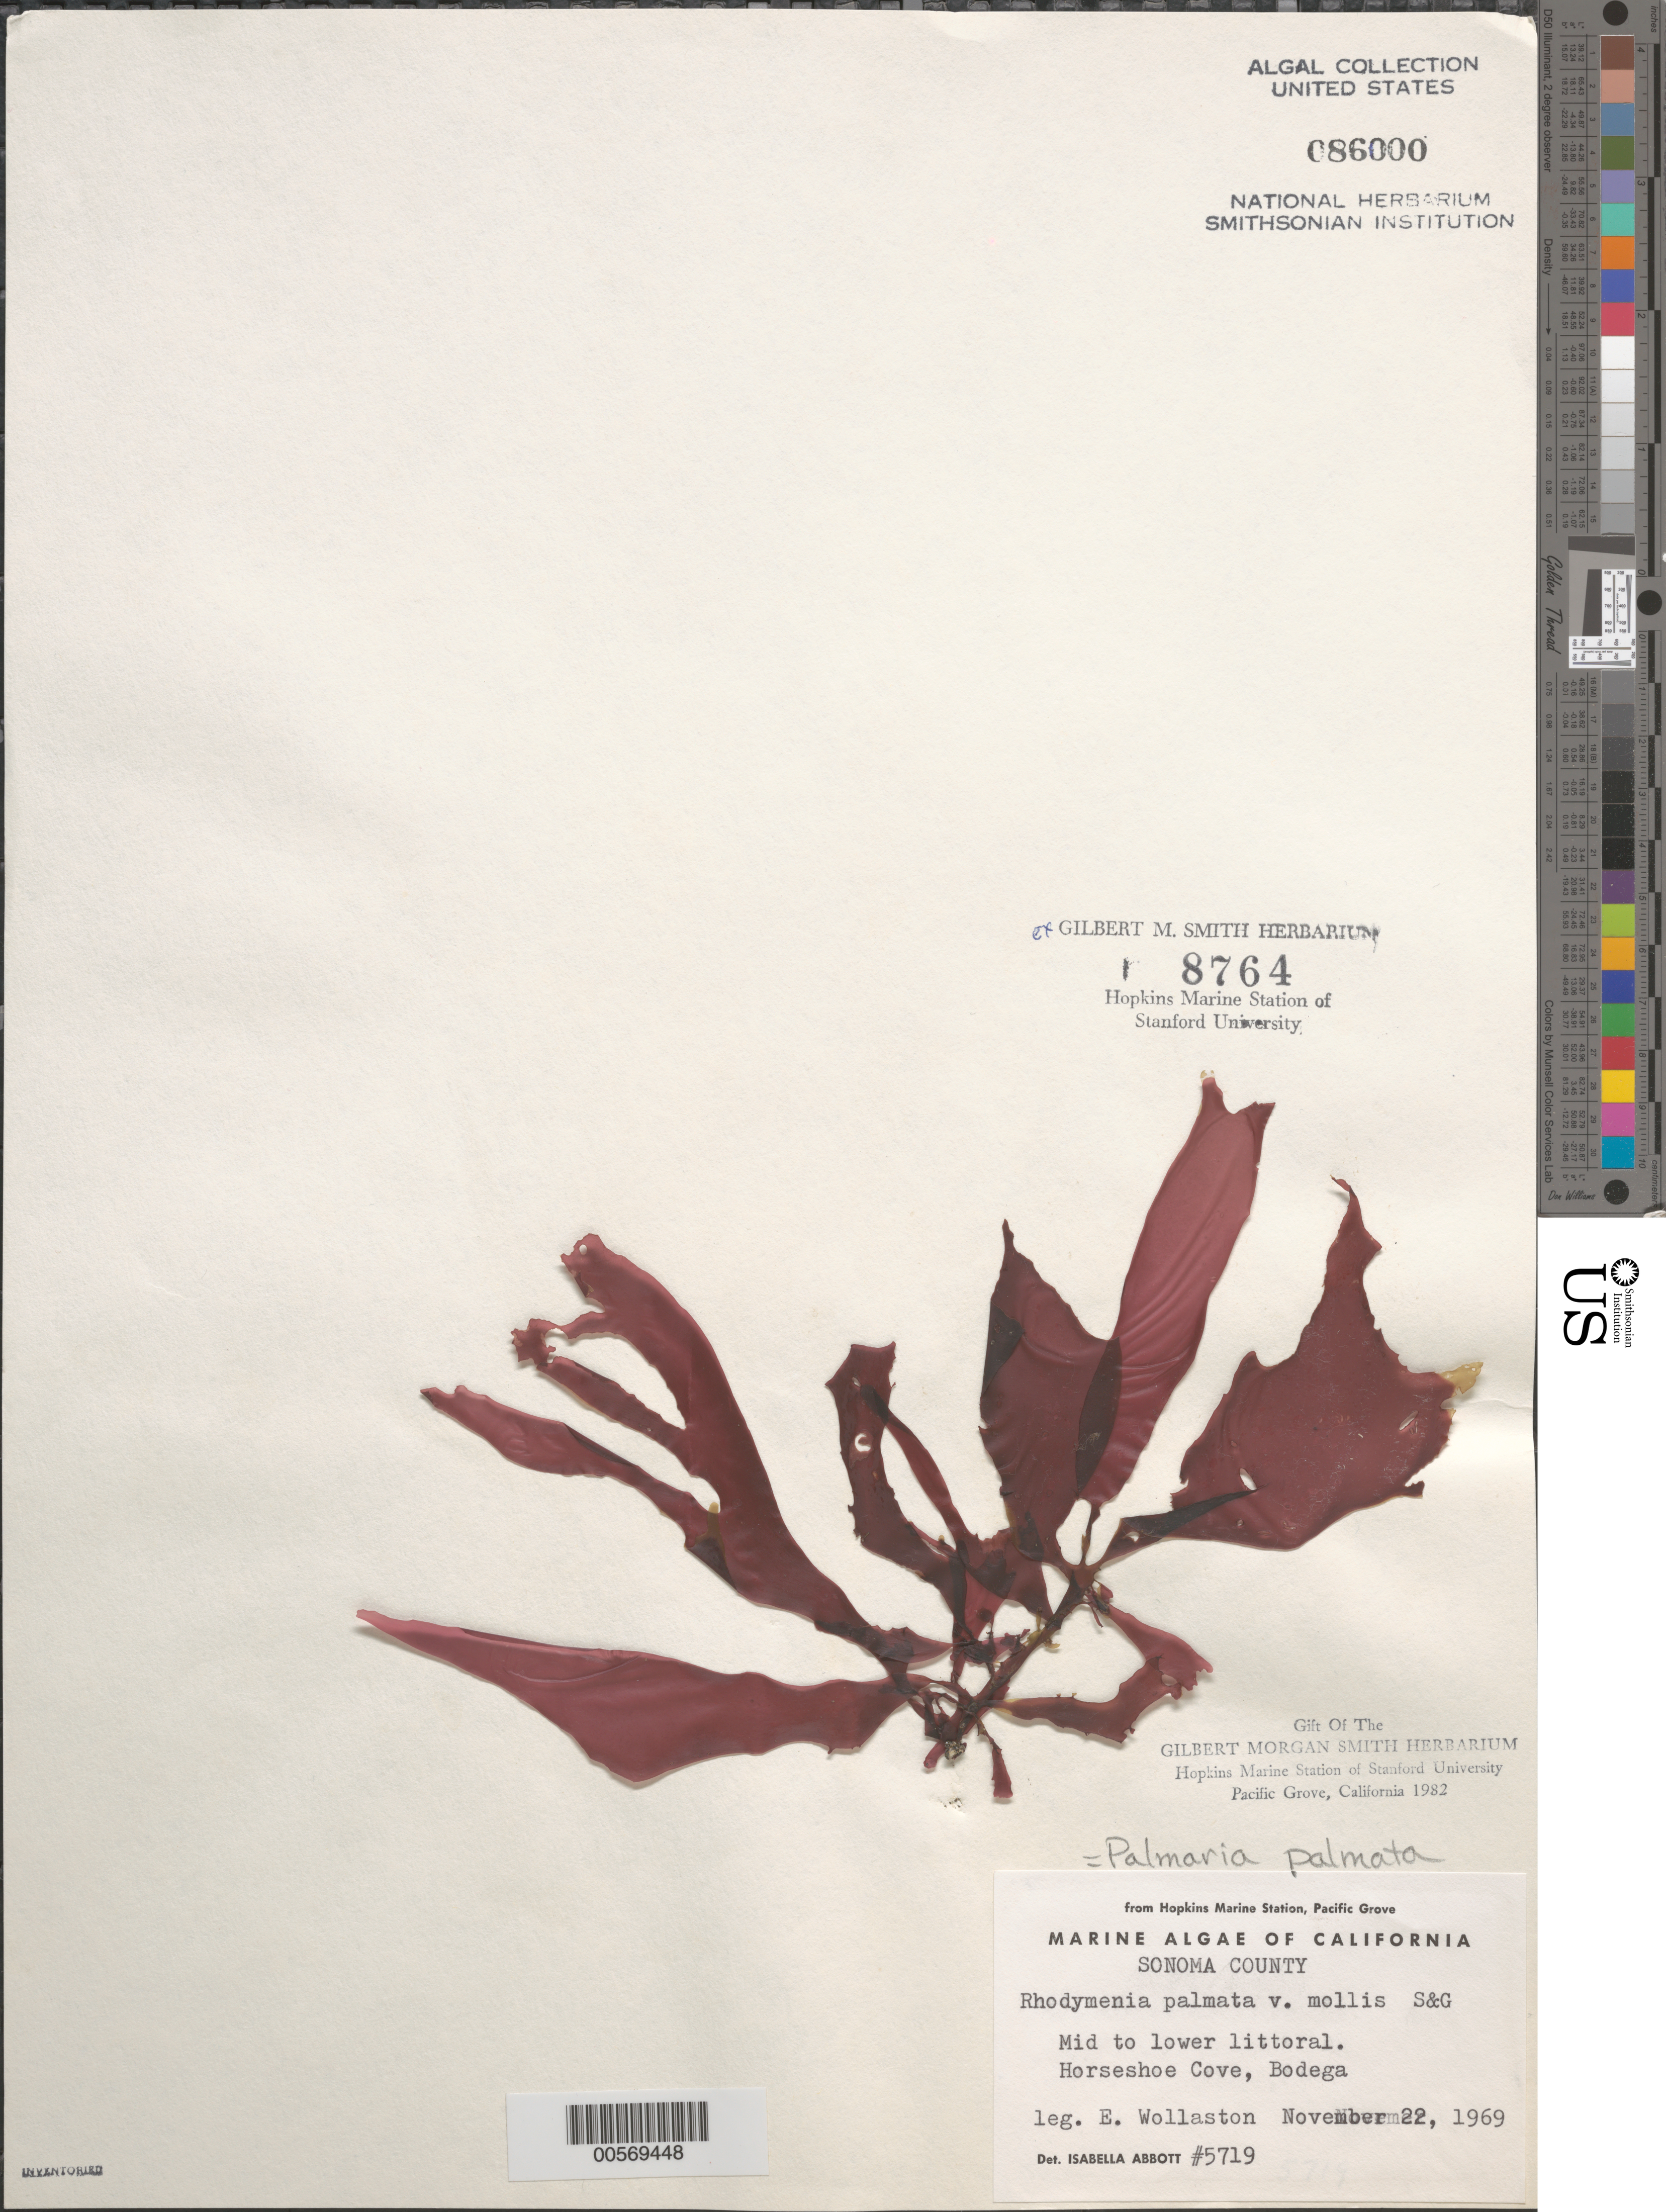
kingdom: Plantae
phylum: Rhodophyta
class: Florideophyceae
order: Palmariales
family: Palmariaceae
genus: Palmaria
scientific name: Palmaria palmata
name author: (L.) F. Weber & D. Mohr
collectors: E. Wollaston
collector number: IAA 5719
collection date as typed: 22 Nov 1969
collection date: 1969-11-22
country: United States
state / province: California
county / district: Sonoma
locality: Horseshoe Cove, Bodega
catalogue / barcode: US 86000